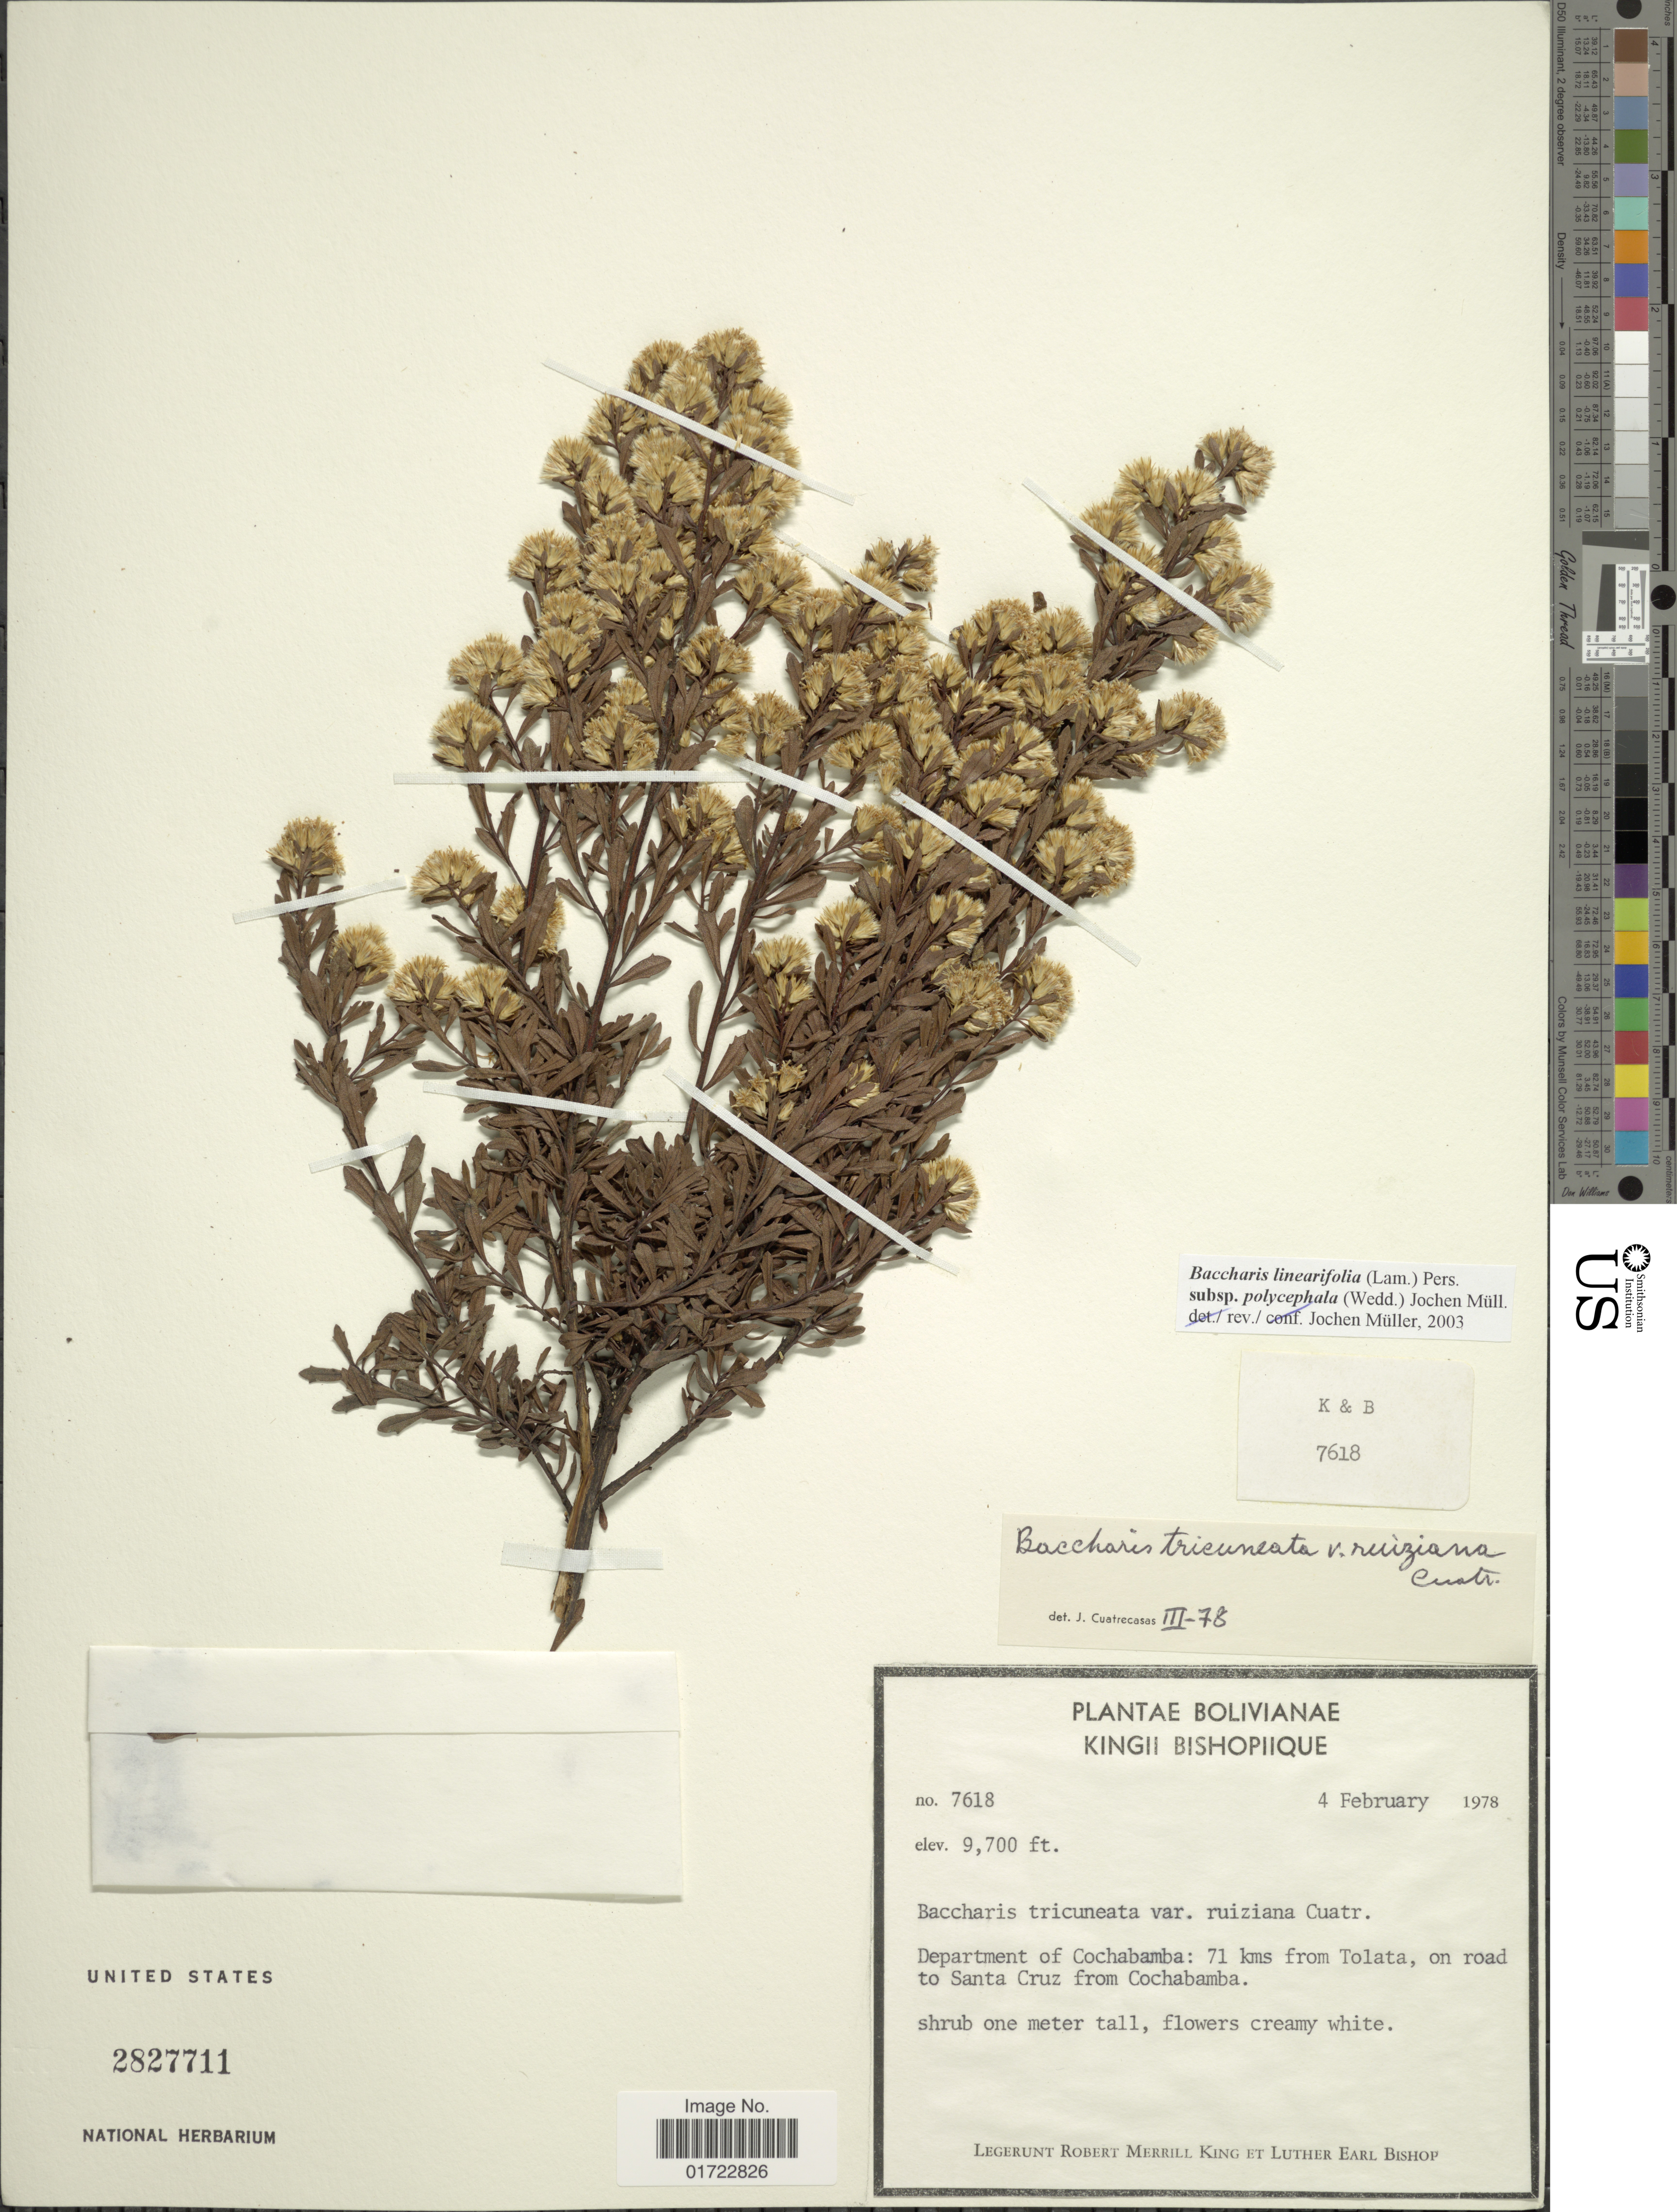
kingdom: Plantae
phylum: Tracheophyta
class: Magnoliopsida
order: Asterales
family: Asteraceae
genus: Baccharis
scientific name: Baccharis linearifolia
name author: (Lam.) Pers.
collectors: R. M. King & L. E. Bishop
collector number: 7618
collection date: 1978-02-04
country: Bolivia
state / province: Cochabamba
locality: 71 kms from Tolata, on road to Santa Cruz from Cochabamba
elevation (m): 2957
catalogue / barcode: US 2827711